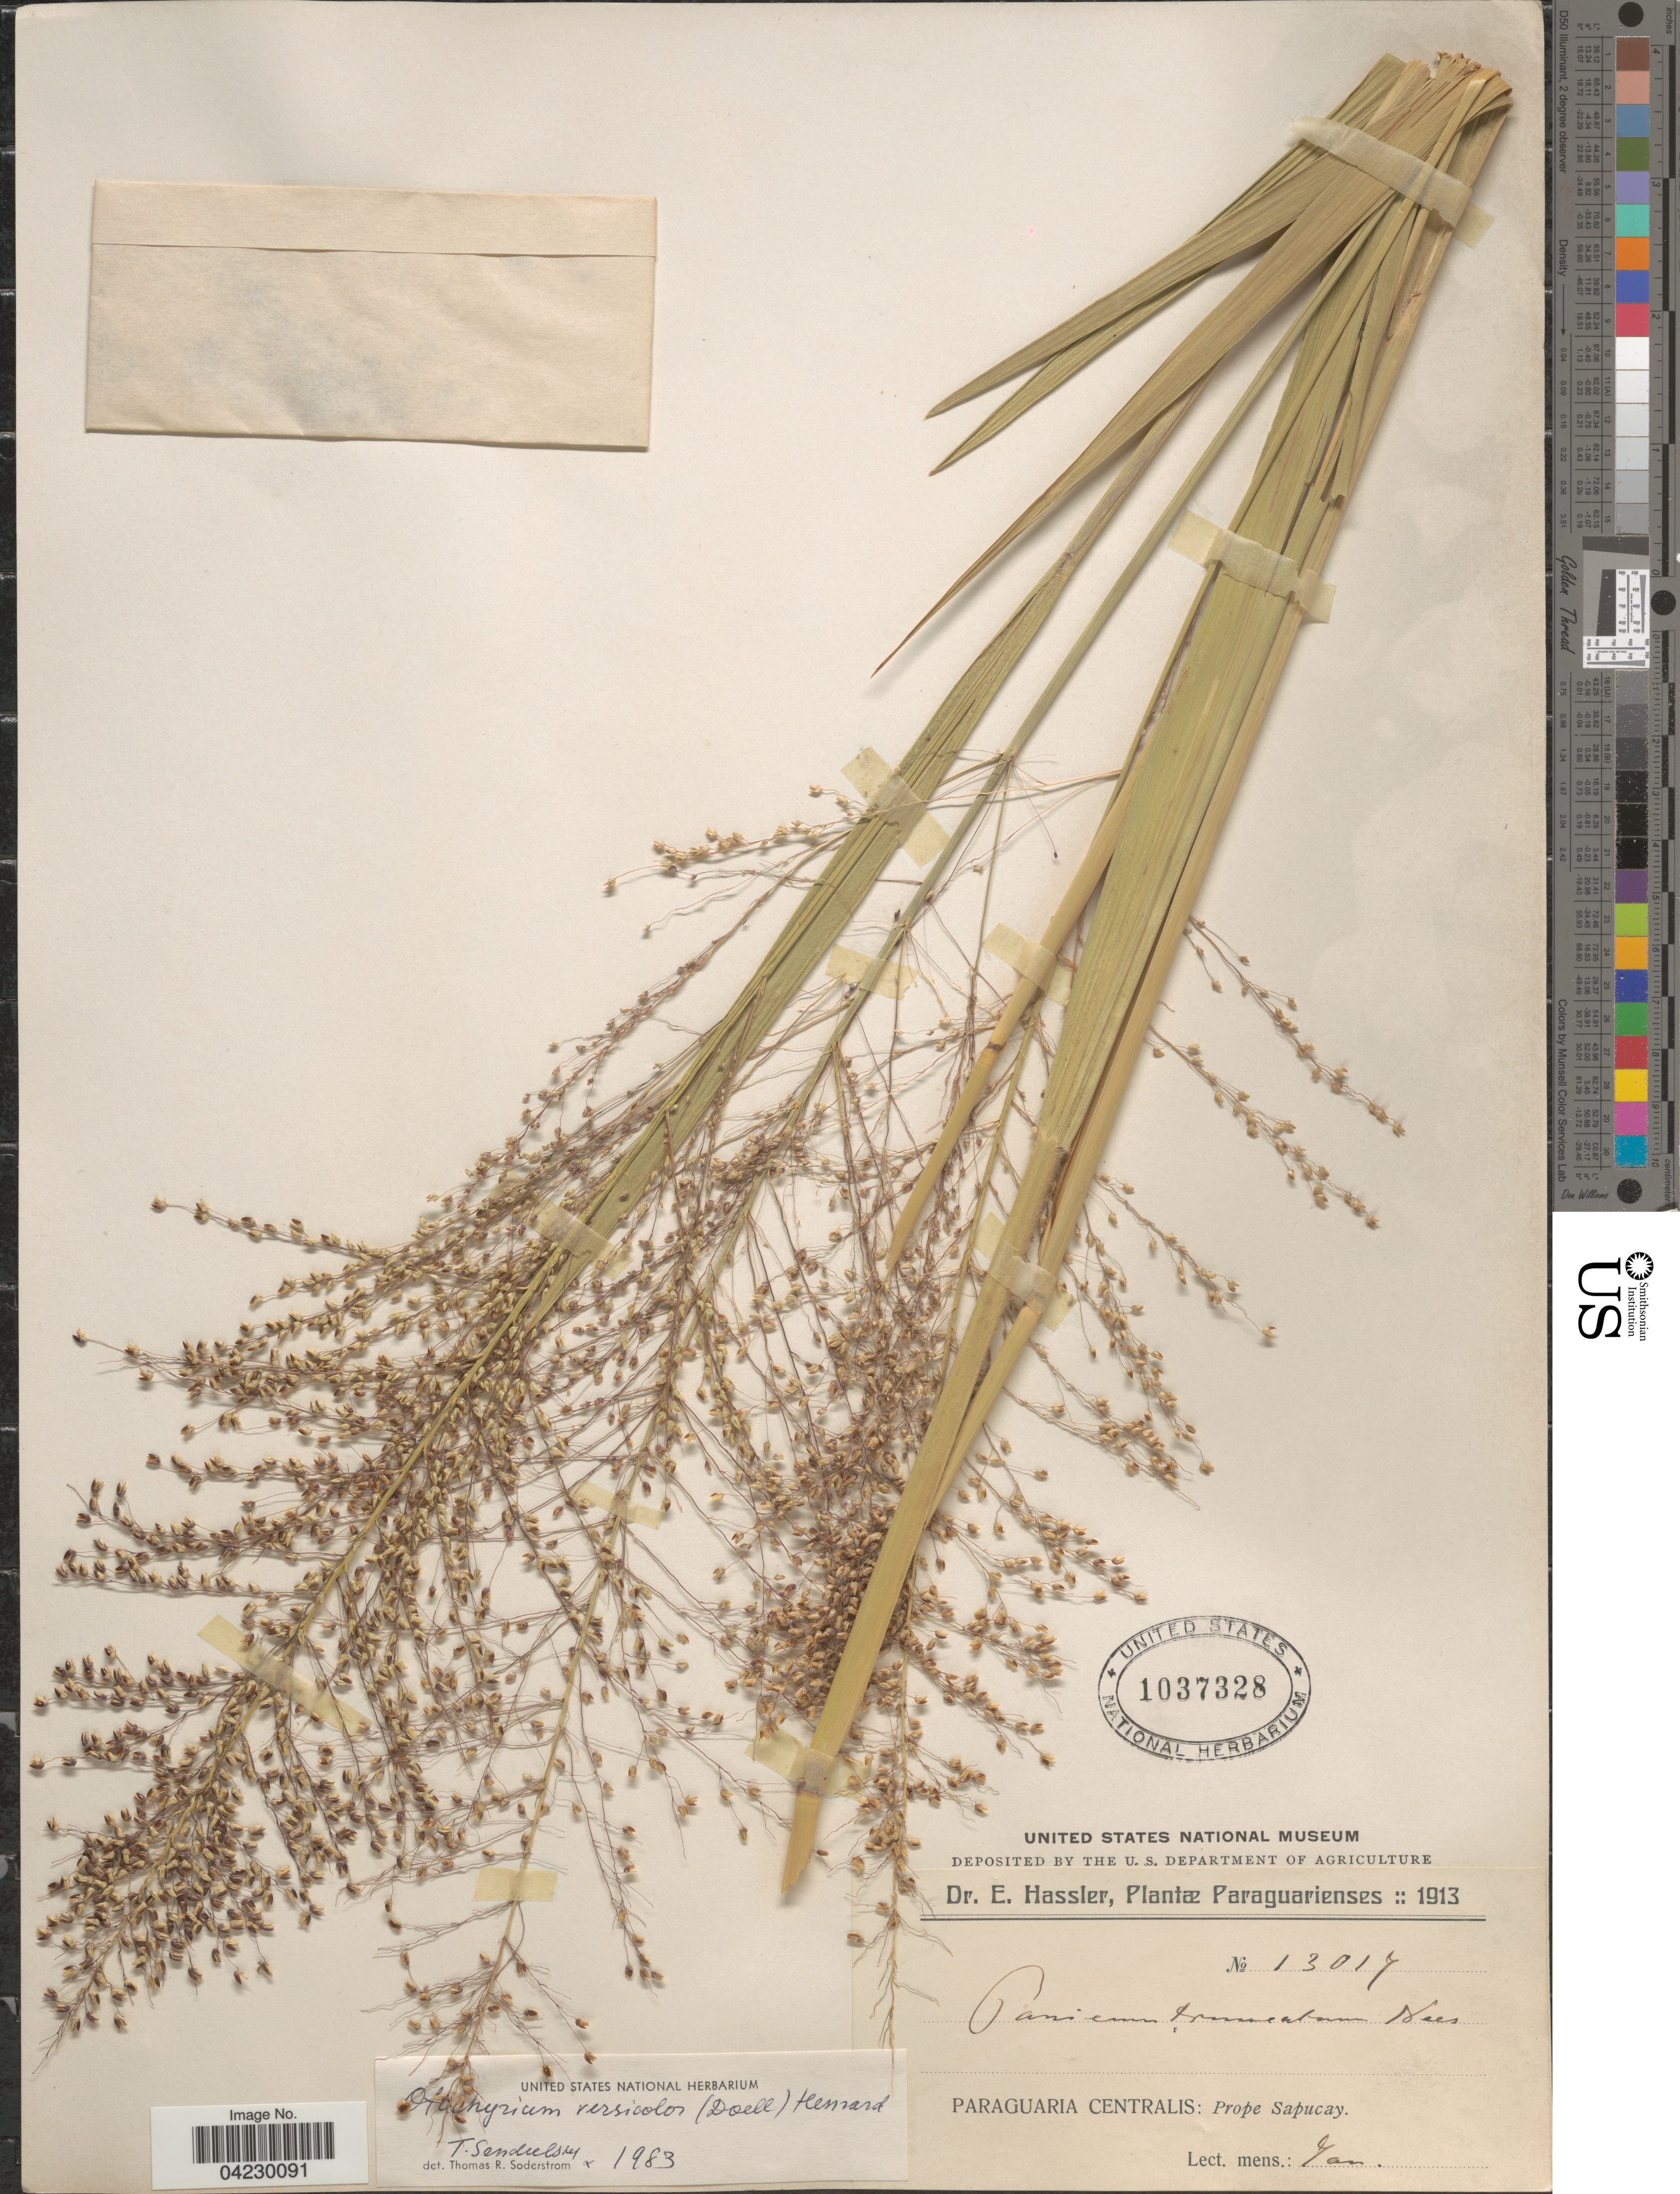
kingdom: Plantae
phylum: Tracheophyta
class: Liliopsida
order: Poales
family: Poaceae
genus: Otachyrium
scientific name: Otachyrium versicolor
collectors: E. Hassler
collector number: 13017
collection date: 1913-01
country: Paraguay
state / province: Paraguari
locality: Paraguarienses. Paraguaria Centralis: Prope Sapucay.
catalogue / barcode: US 1037328